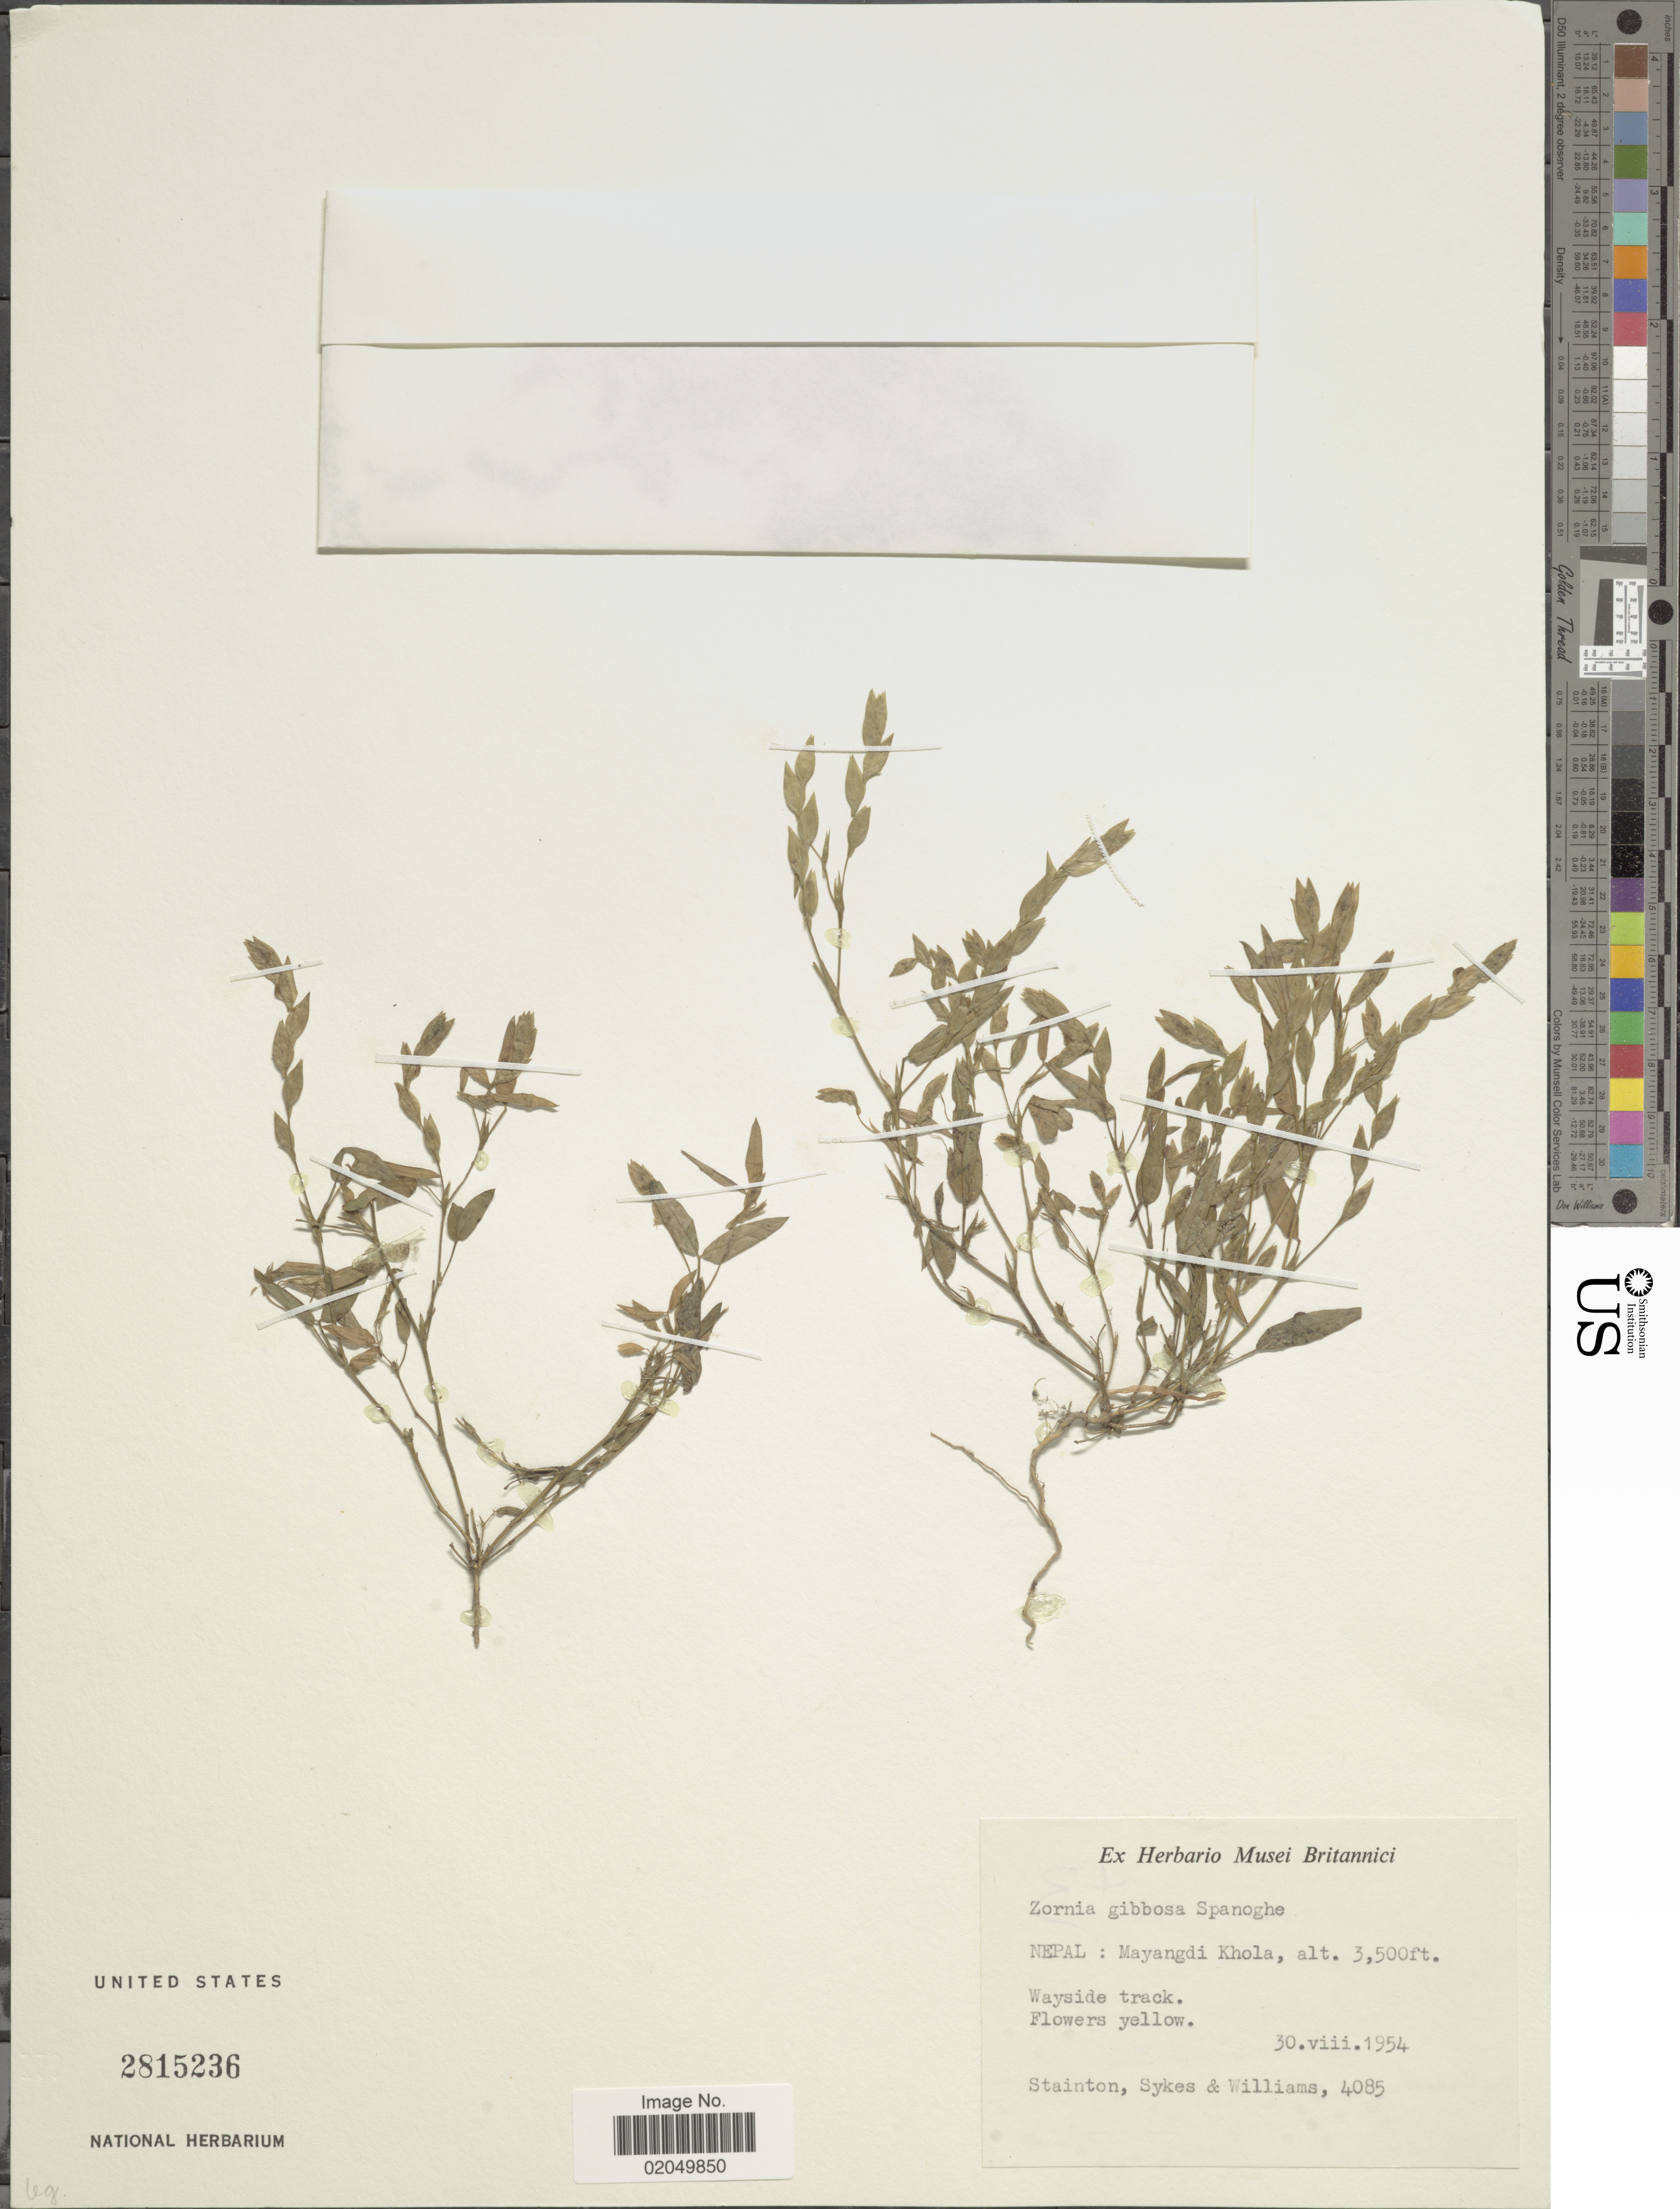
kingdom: Plantae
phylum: Tracheophyta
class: Magnoliopsida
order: Fabales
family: Fabaceae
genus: Zornia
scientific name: Zornia gibbosa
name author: Spanoghe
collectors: -. Stainton, Sykes, -- & -- Williams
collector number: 4085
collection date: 1954-08-30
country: Nepal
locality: Mayangdi Khola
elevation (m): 1067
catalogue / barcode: US 2815236